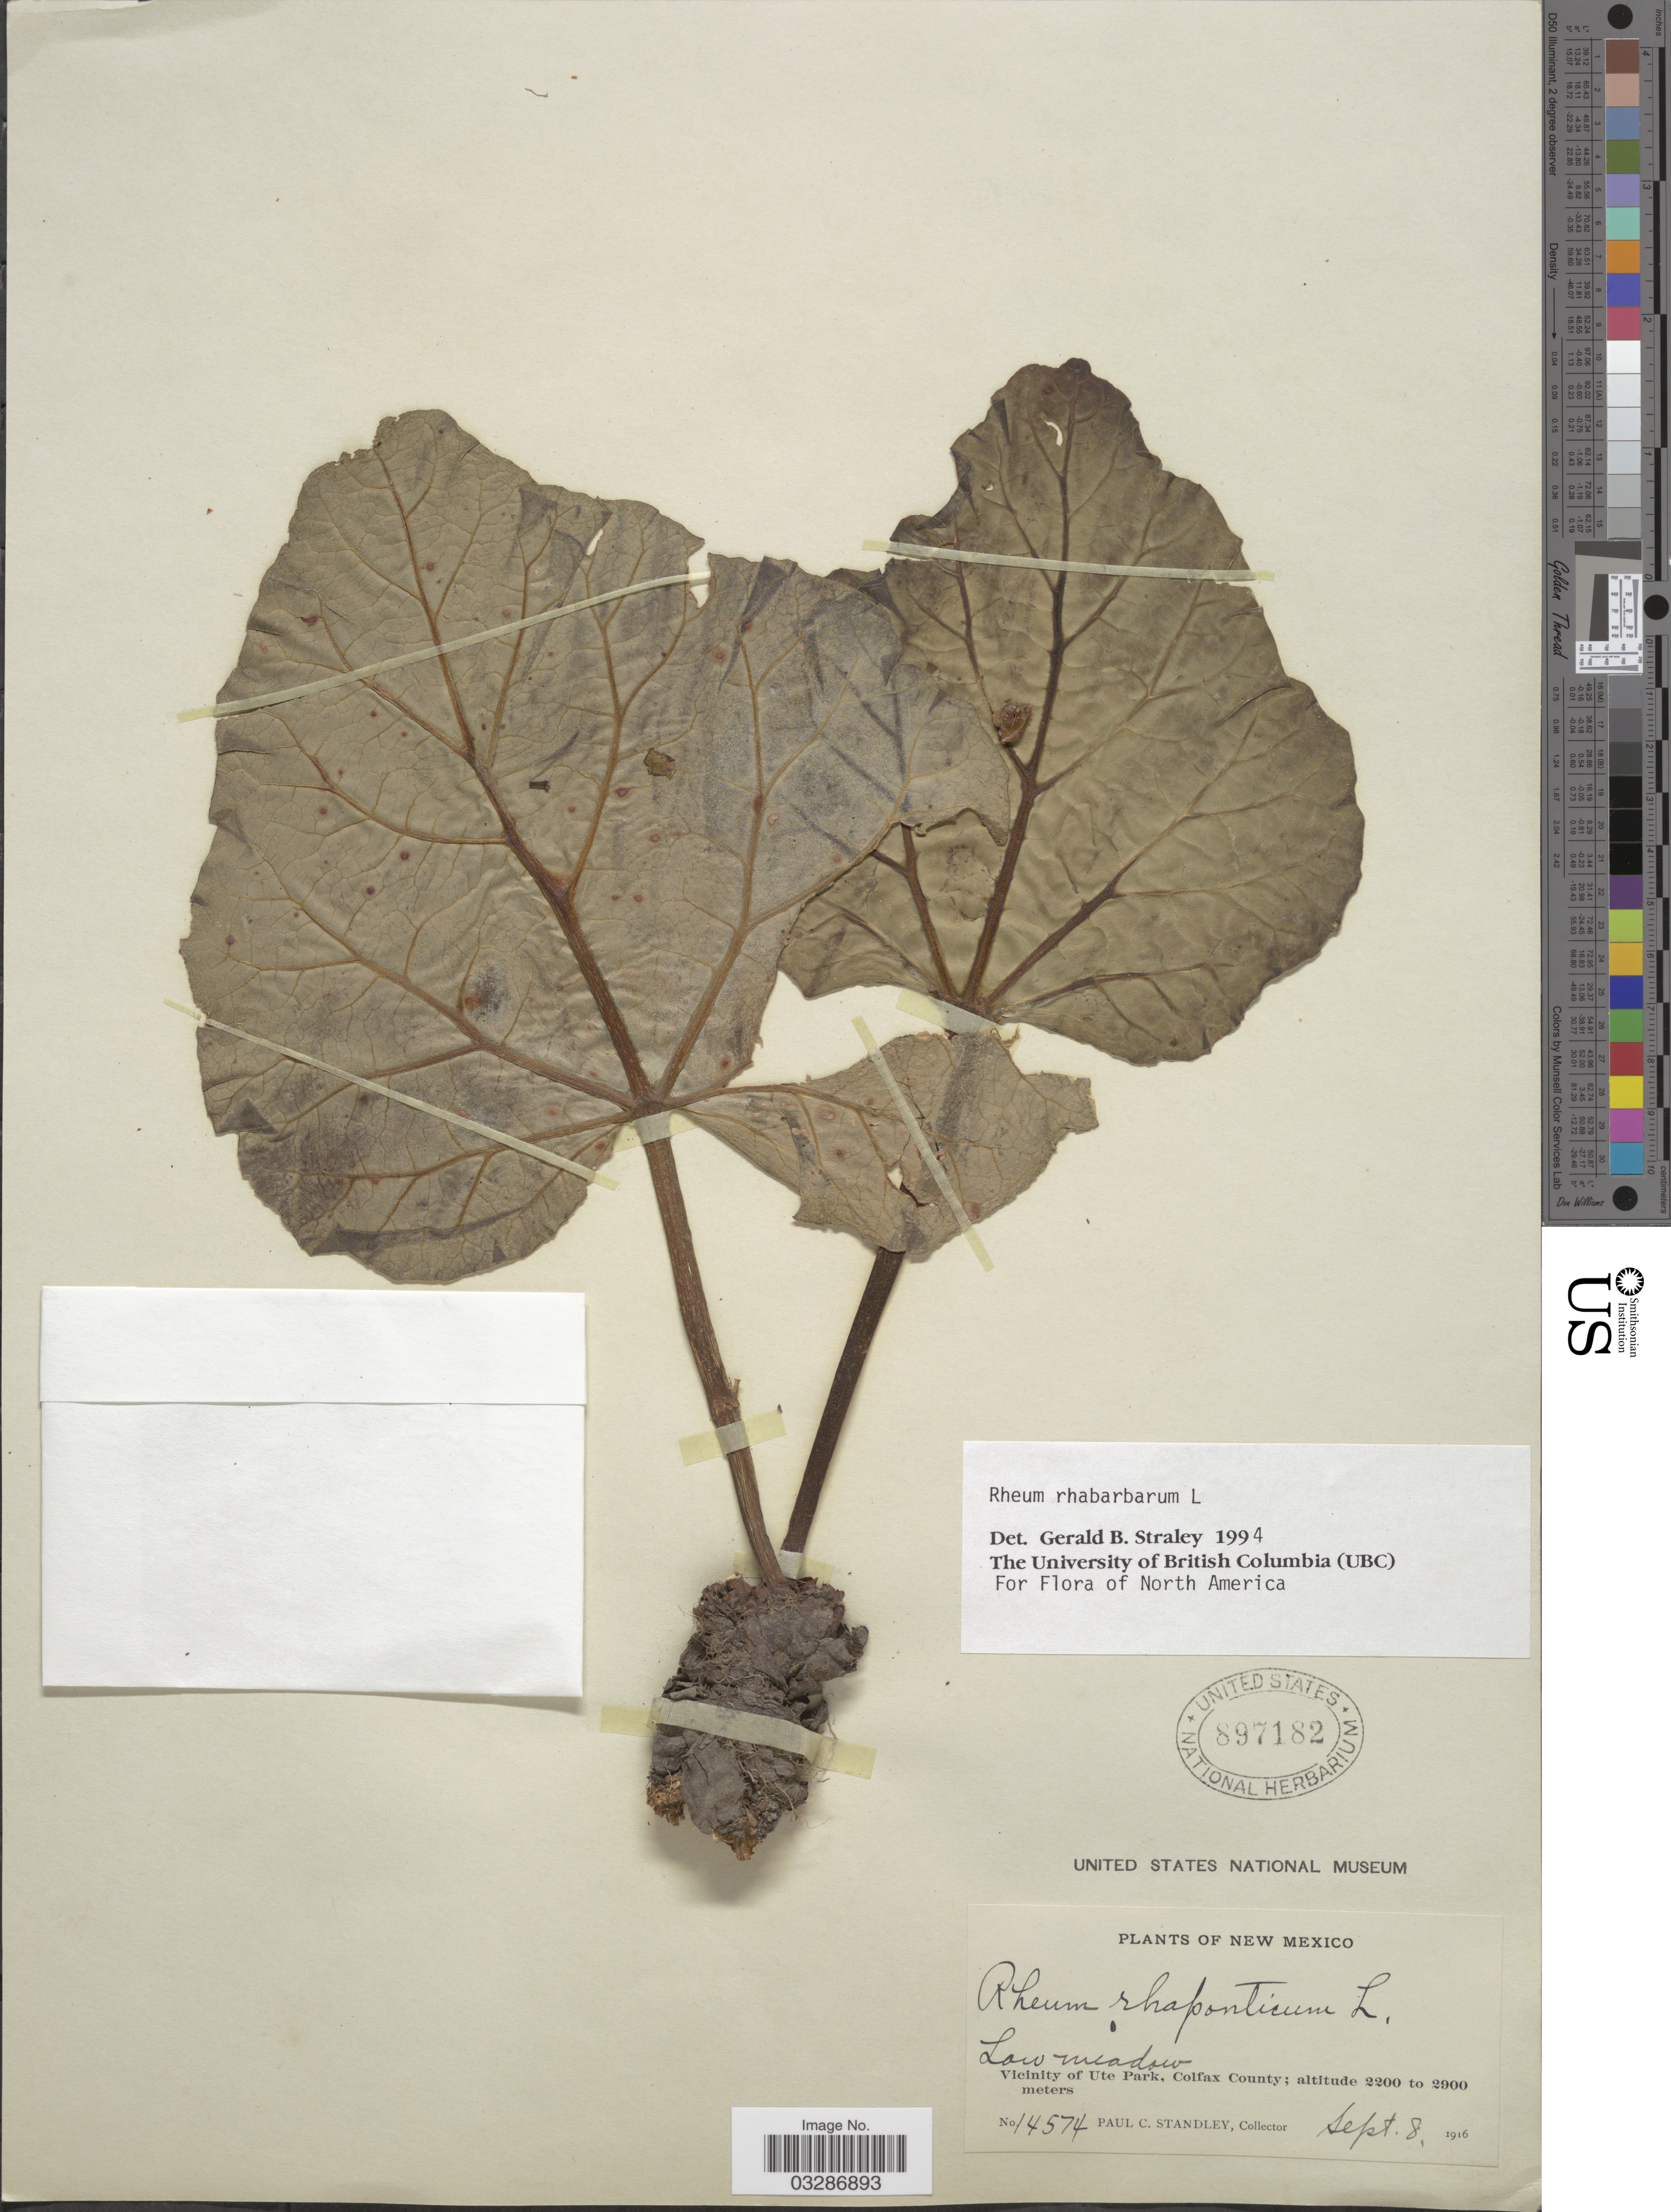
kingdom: Plantae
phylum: Tracheophyta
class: Magnoliopsida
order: Caryophyllales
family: Polygonaceae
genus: Rheum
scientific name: Rheum rhabarbarum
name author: L.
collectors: P. C. Standley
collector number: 14574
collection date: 1916-09-08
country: United States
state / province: New Mexico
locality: Vicinity of Ute Park, Colfax County.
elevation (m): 2200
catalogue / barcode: US 897182